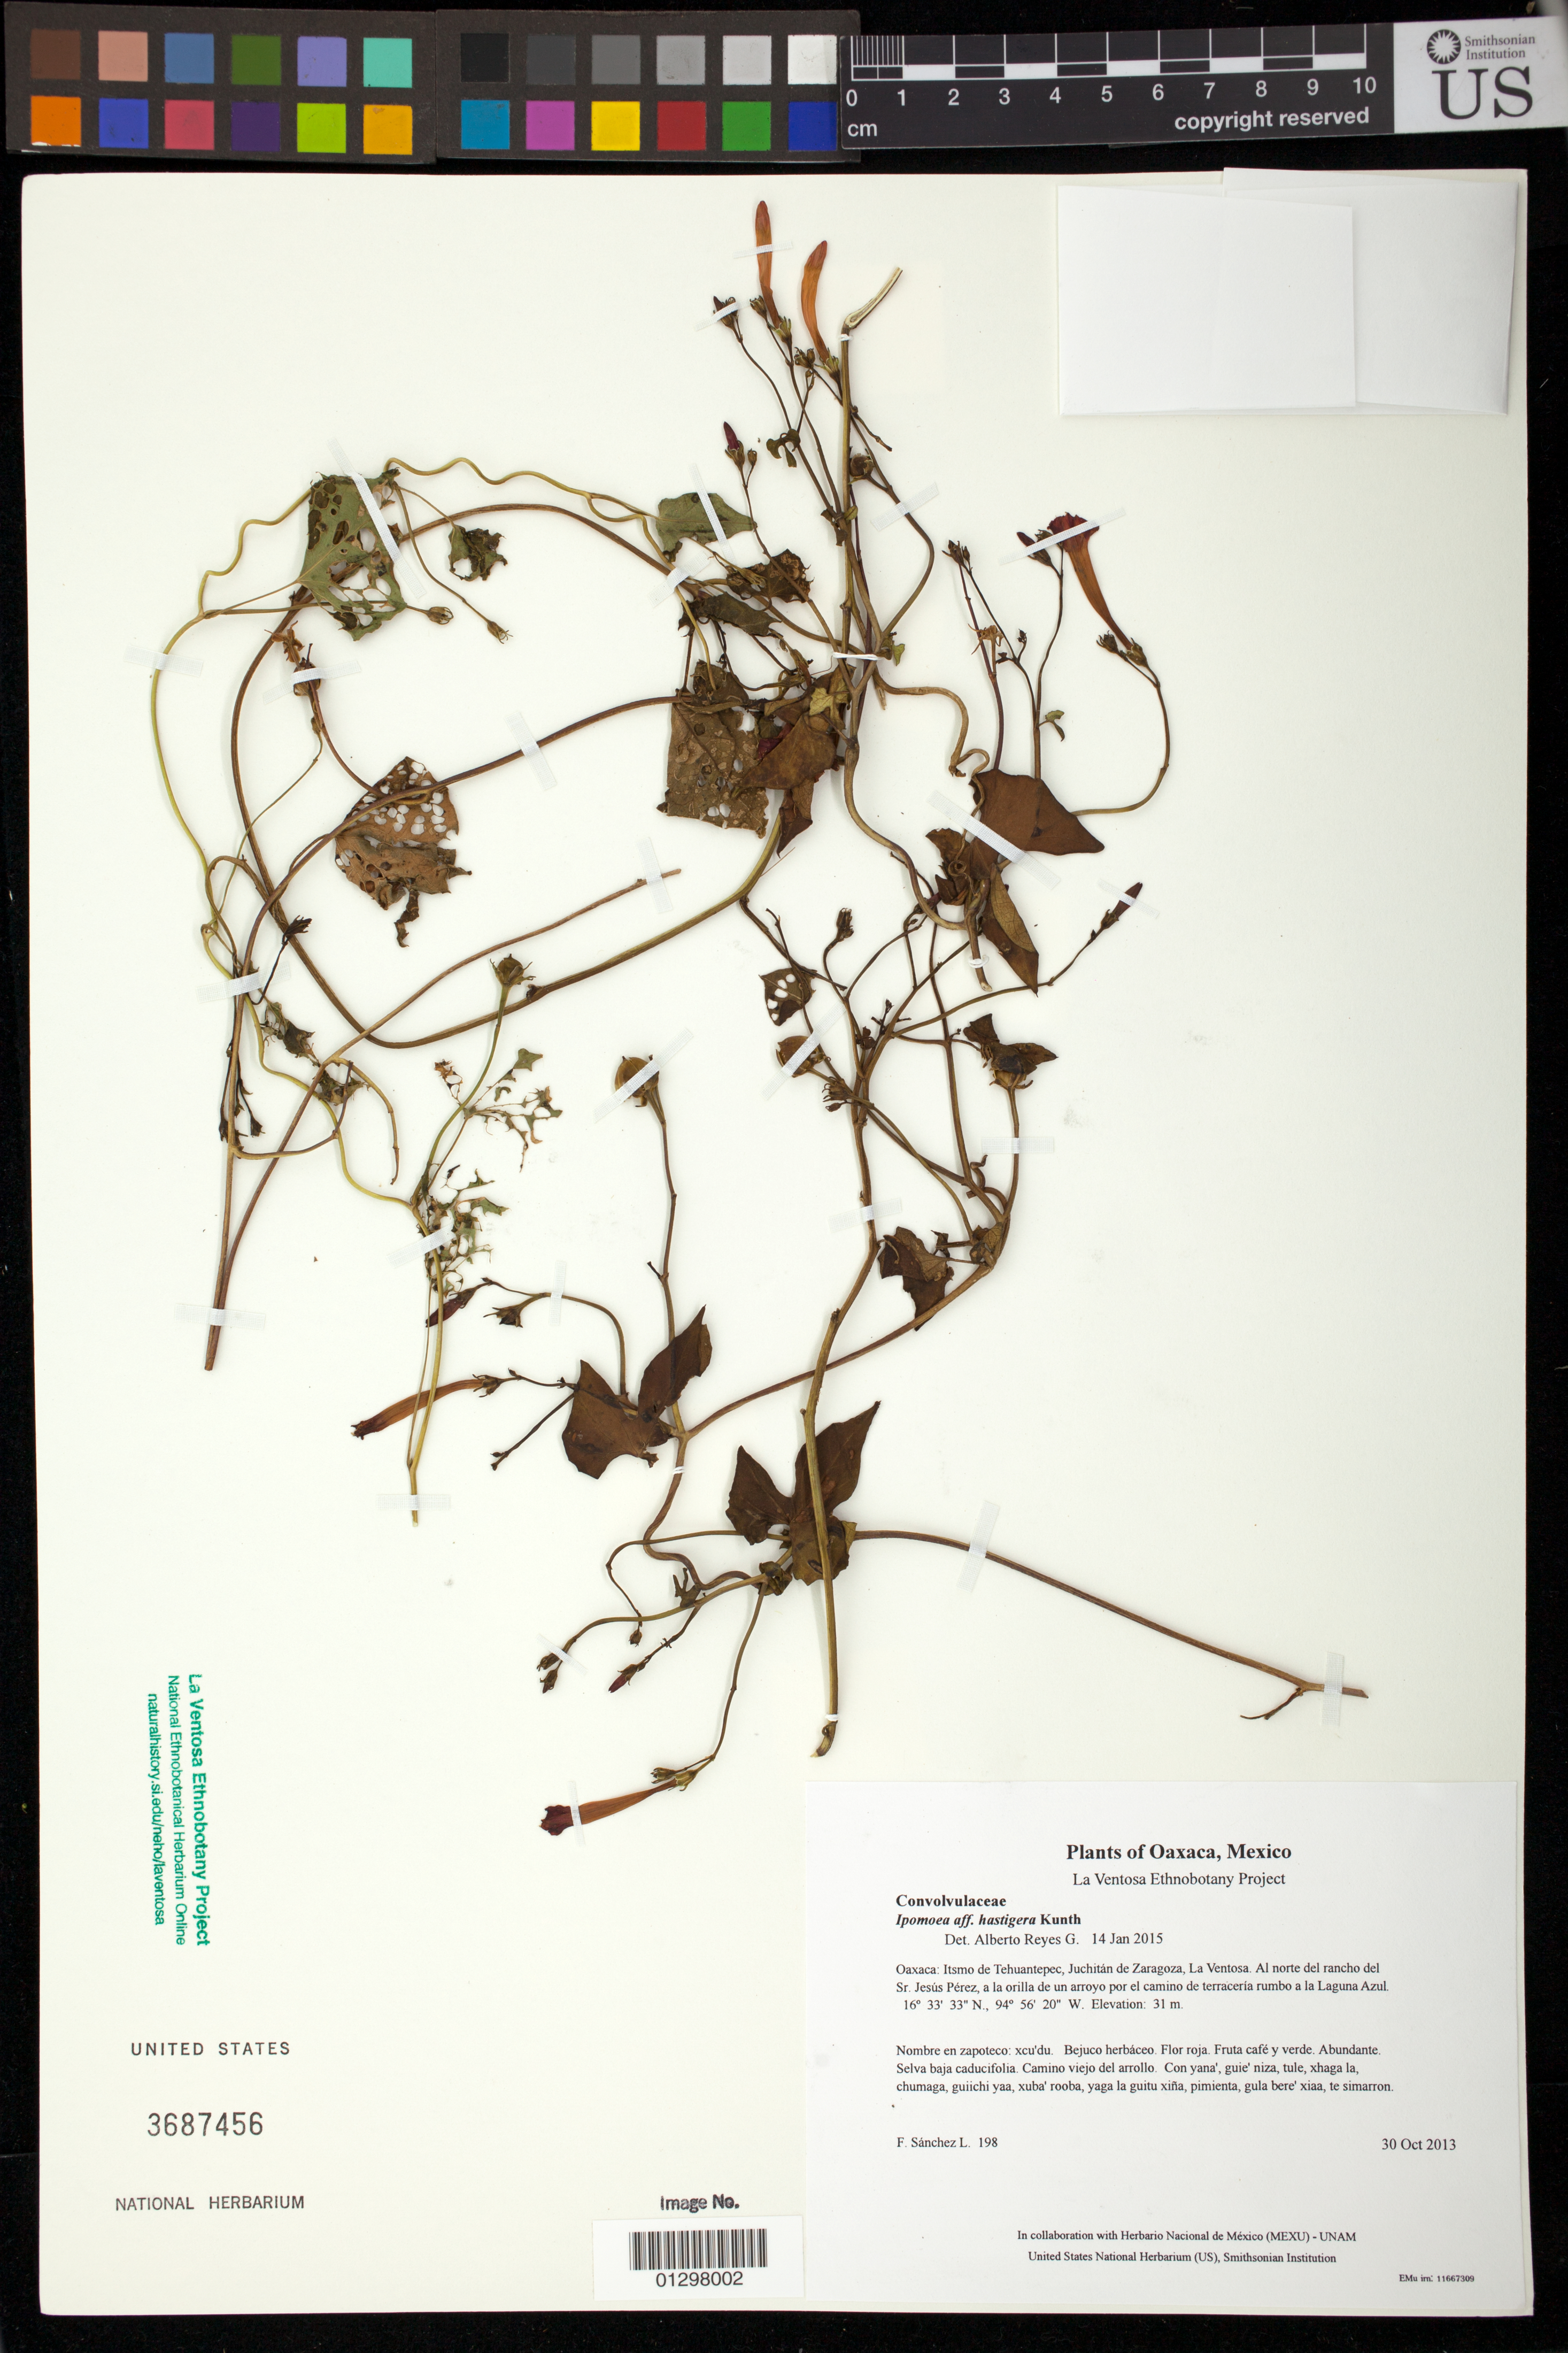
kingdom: Plantae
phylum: Tracheophyta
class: Magnoliopsida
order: Solanales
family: Convolvulaceae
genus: Ipomoea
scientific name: Ipomoea hastigera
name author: Kunth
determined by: Reyes García, A.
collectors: F. Sánchez L.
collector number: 198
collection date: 2013-10-30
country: Mexico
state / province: Oaxaca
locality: Itsmo de Tehuantepec, Juchitán de Zaragoza, La Ventosa. Al norte del rancho del Sr. Jesús Pérez, a la orilla de un arroyo por el camino de terracería rumbo a la Laguna Azul.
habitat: Selva baja caducifolia. Camino viejo del arrollo.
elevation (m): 31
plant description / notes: MEXU, US; Luba'. Guie' naxiña'. Cuaananaxhi namuu ne naga'. Stale.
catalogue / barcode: US 3687456